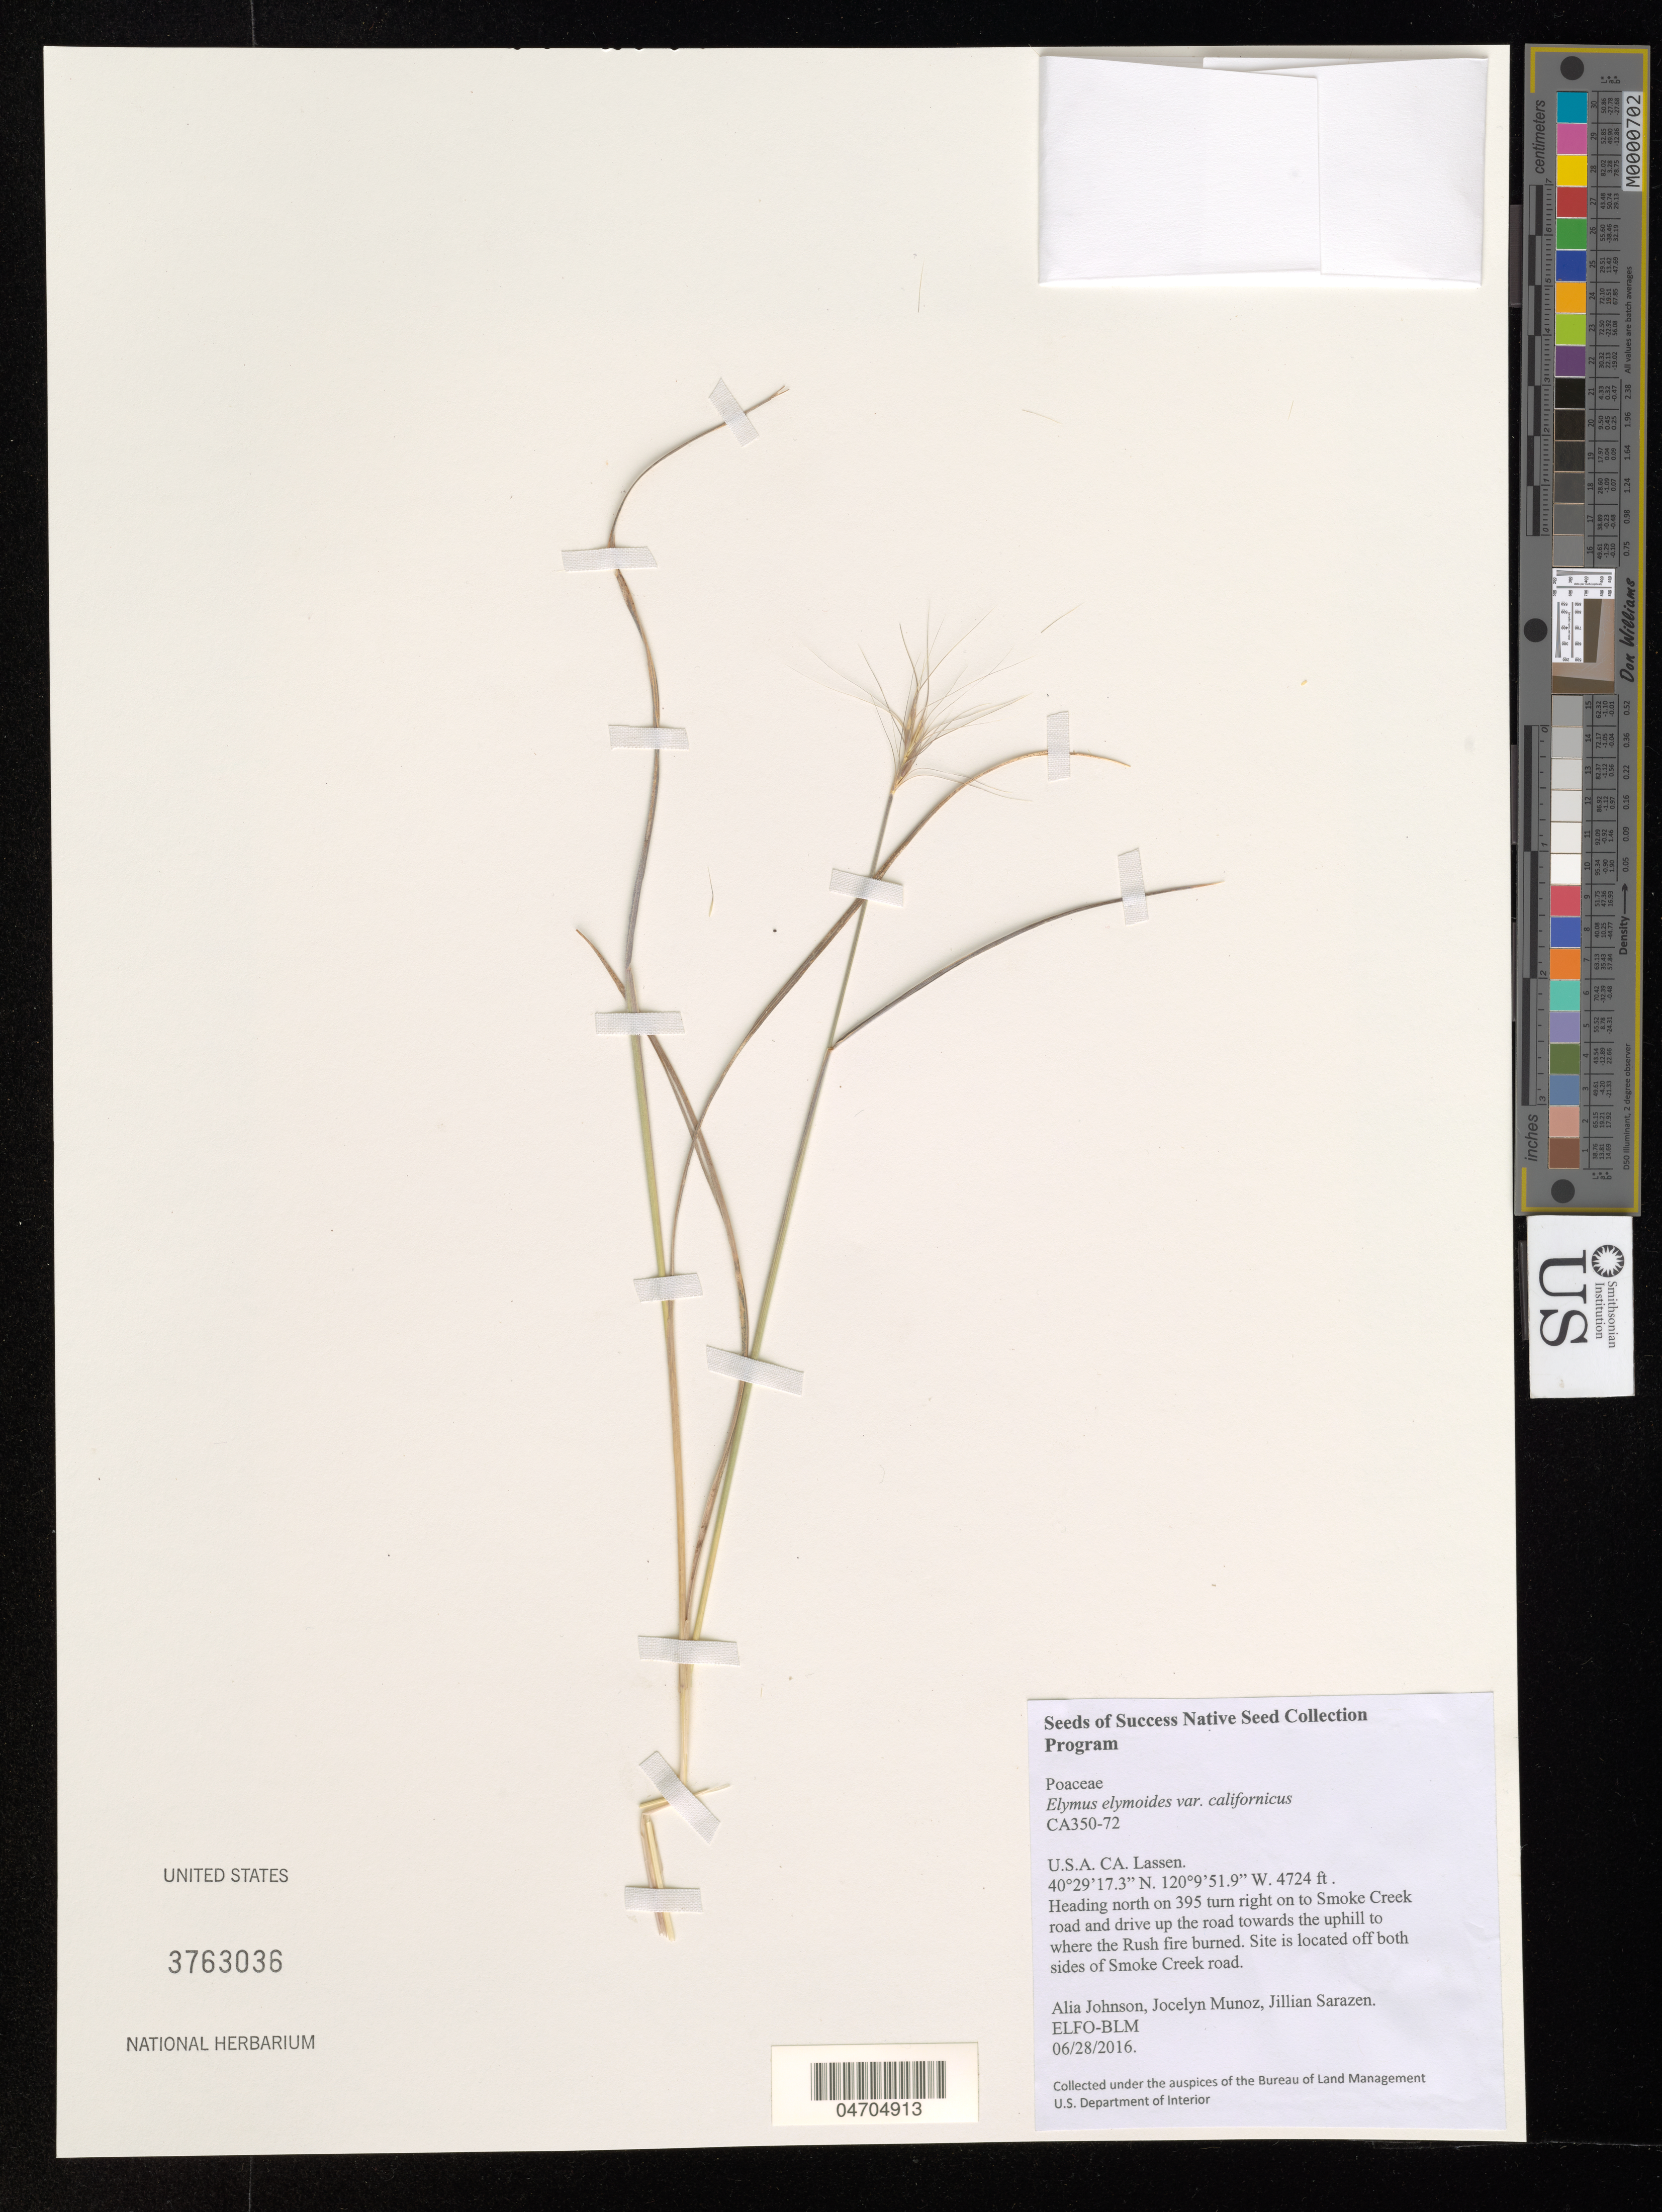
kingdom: Plantae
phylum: Tracheophyta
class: Liliopsida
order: Poales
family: Poaceae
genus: Elymus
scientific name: Elymus elymoides var. elymoides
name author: (Raf.) Swezey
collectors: A. Johnson, J. Munoz & J. Sarazen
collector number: CA350-72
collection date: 2016-06-28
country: United States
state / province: California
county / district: Lassen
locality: Lassen. Heading north on 395 turn right on to Smoke Creek road and drive up the road towards the uphill to where the Rush fire burned. Site is located off both sides of Smoke Creek road.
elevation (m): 1440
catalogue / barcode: US 3763036